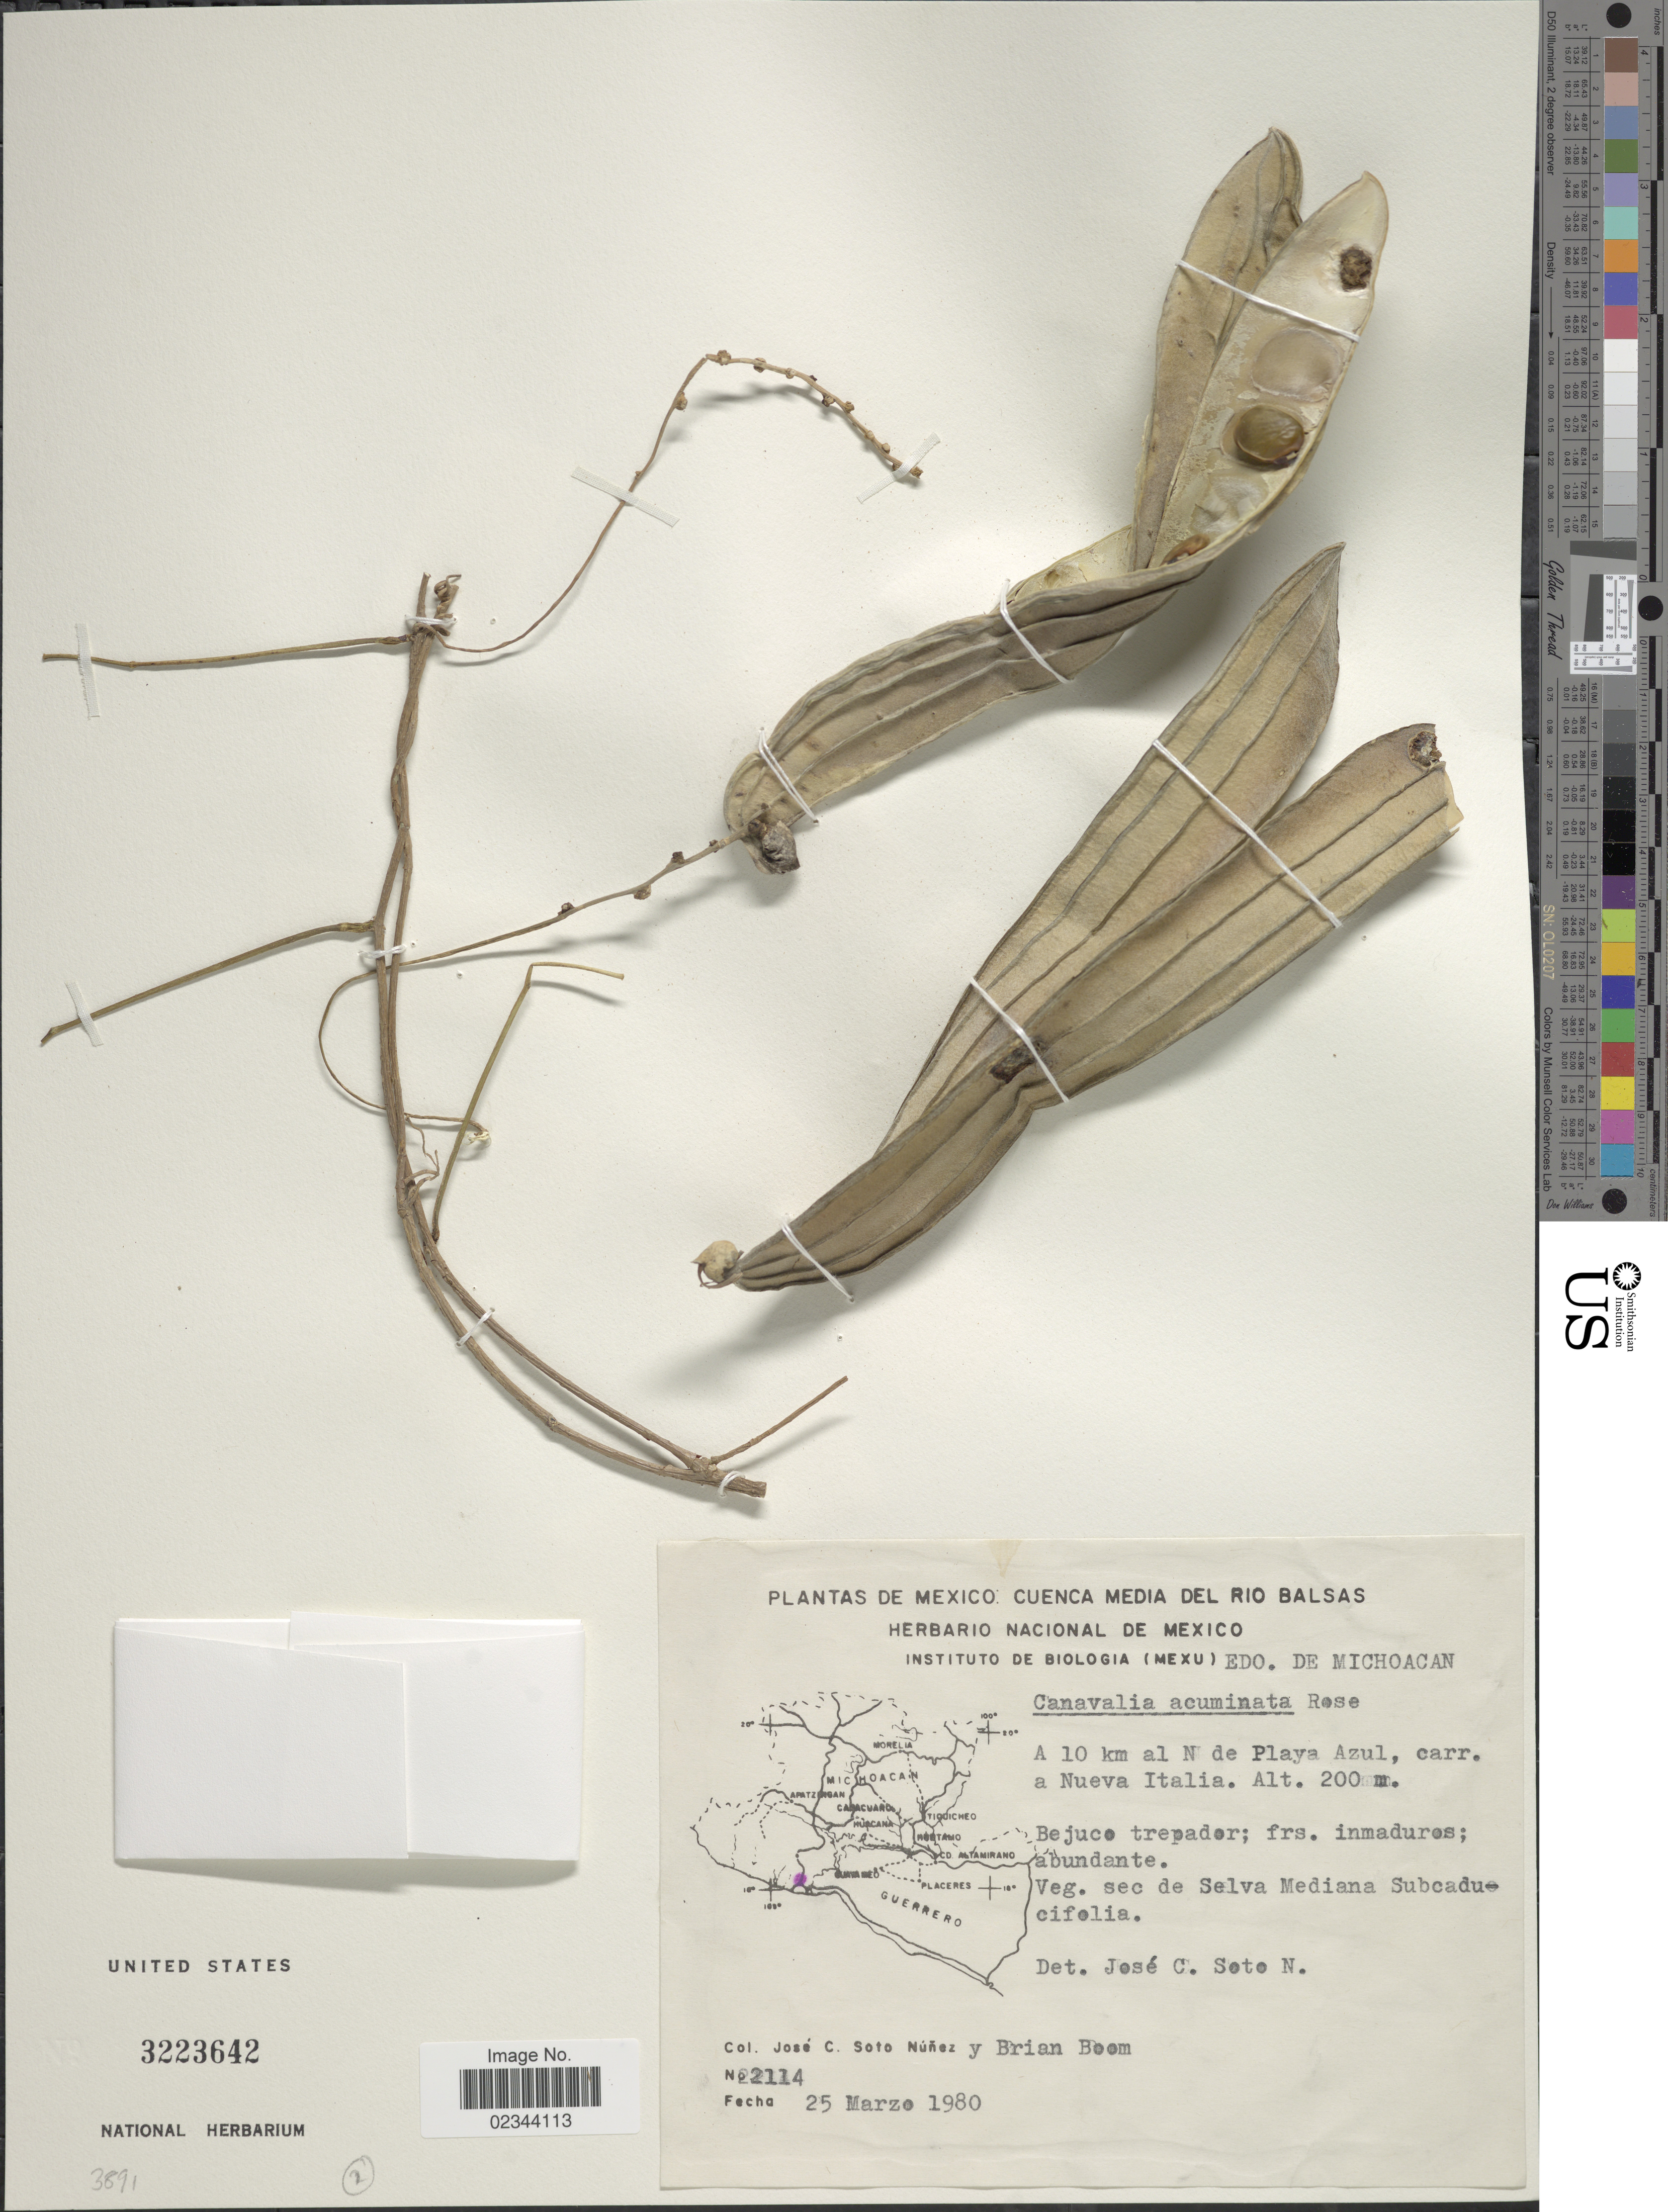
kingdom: Plantae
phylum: Tracheophyta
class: Magnoliopsida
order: Fabales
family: Fabaceae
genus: Canavalia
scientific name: Canavalia acuminata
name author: Rose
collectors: J. Soto & B. M. Boom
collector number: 2114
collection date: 1980-03-25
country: Mexico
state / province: Michoacán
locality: A 10 km al N de Playa Azul, carr. a Nueva Italia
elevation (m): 200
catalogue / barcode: US 3223642